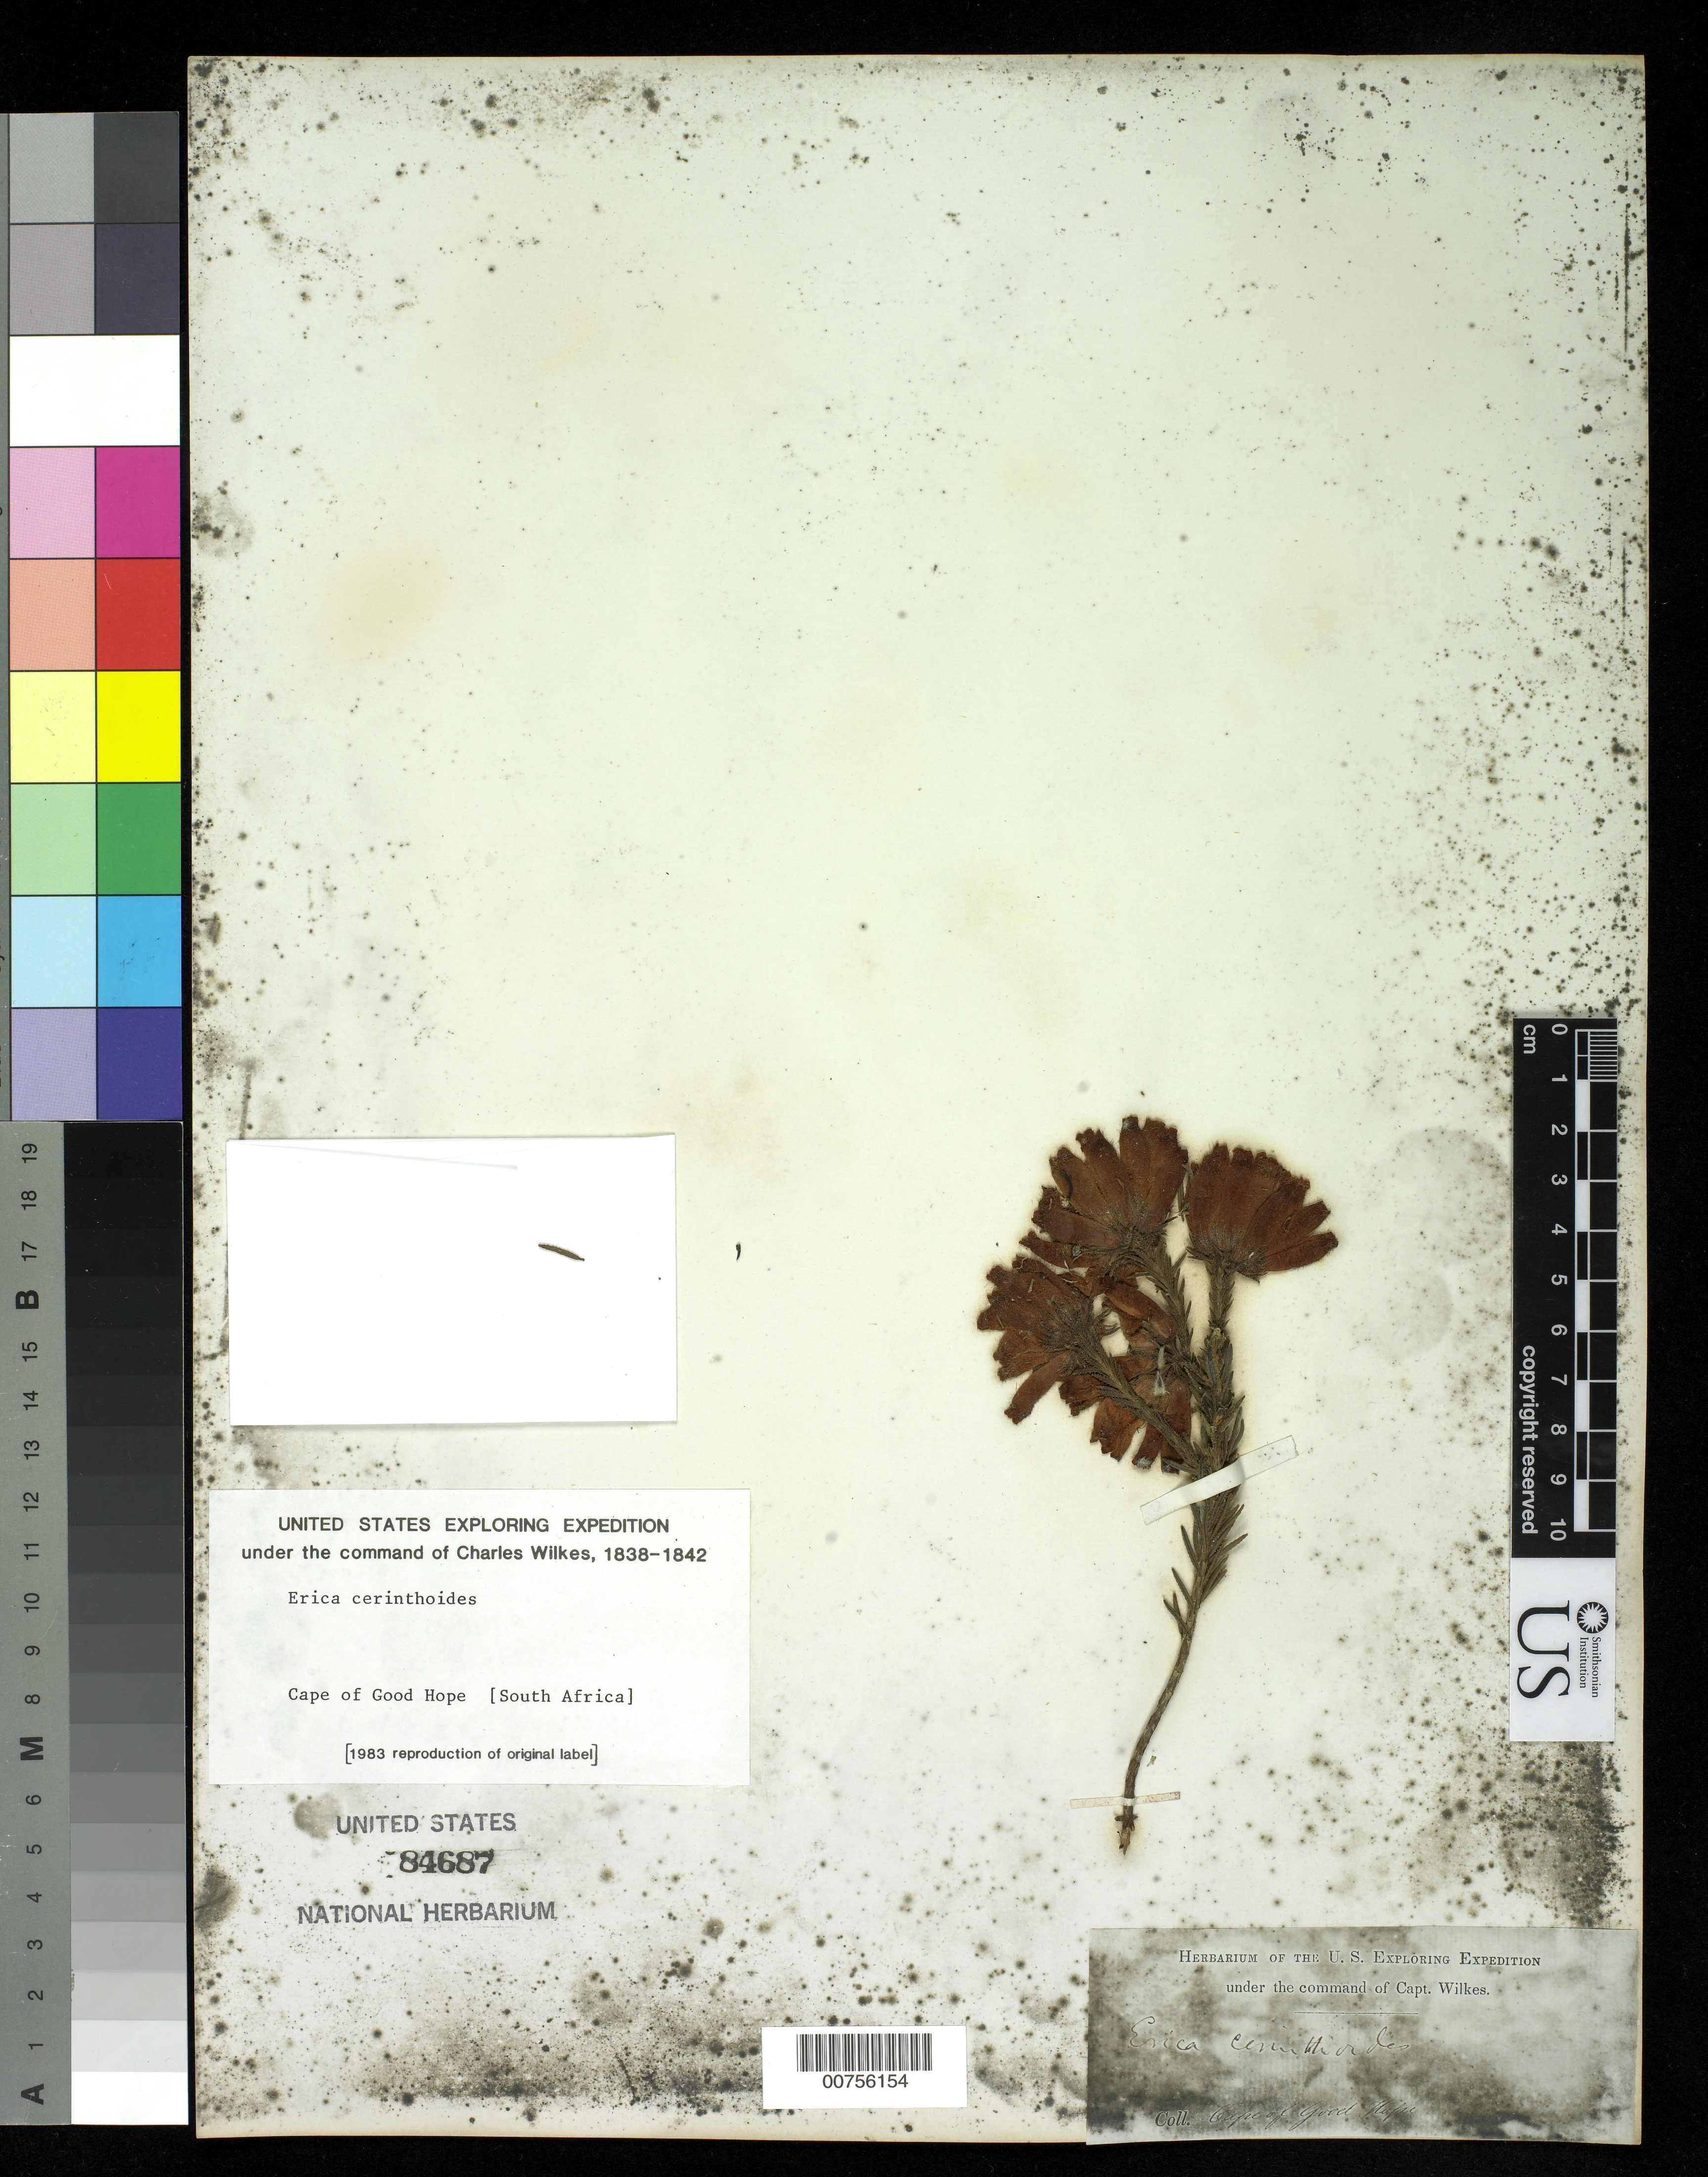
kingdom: Plantae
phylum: Tracheophyta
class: Magnoliopsida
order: Ericales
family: Ericaceae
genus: Erica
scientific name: Erica cerinthoides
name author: L.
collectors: Wilkes Explor. Exped.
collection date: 1838/1842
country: South Africa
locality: Cape of Good Hope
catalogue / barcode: US 84687